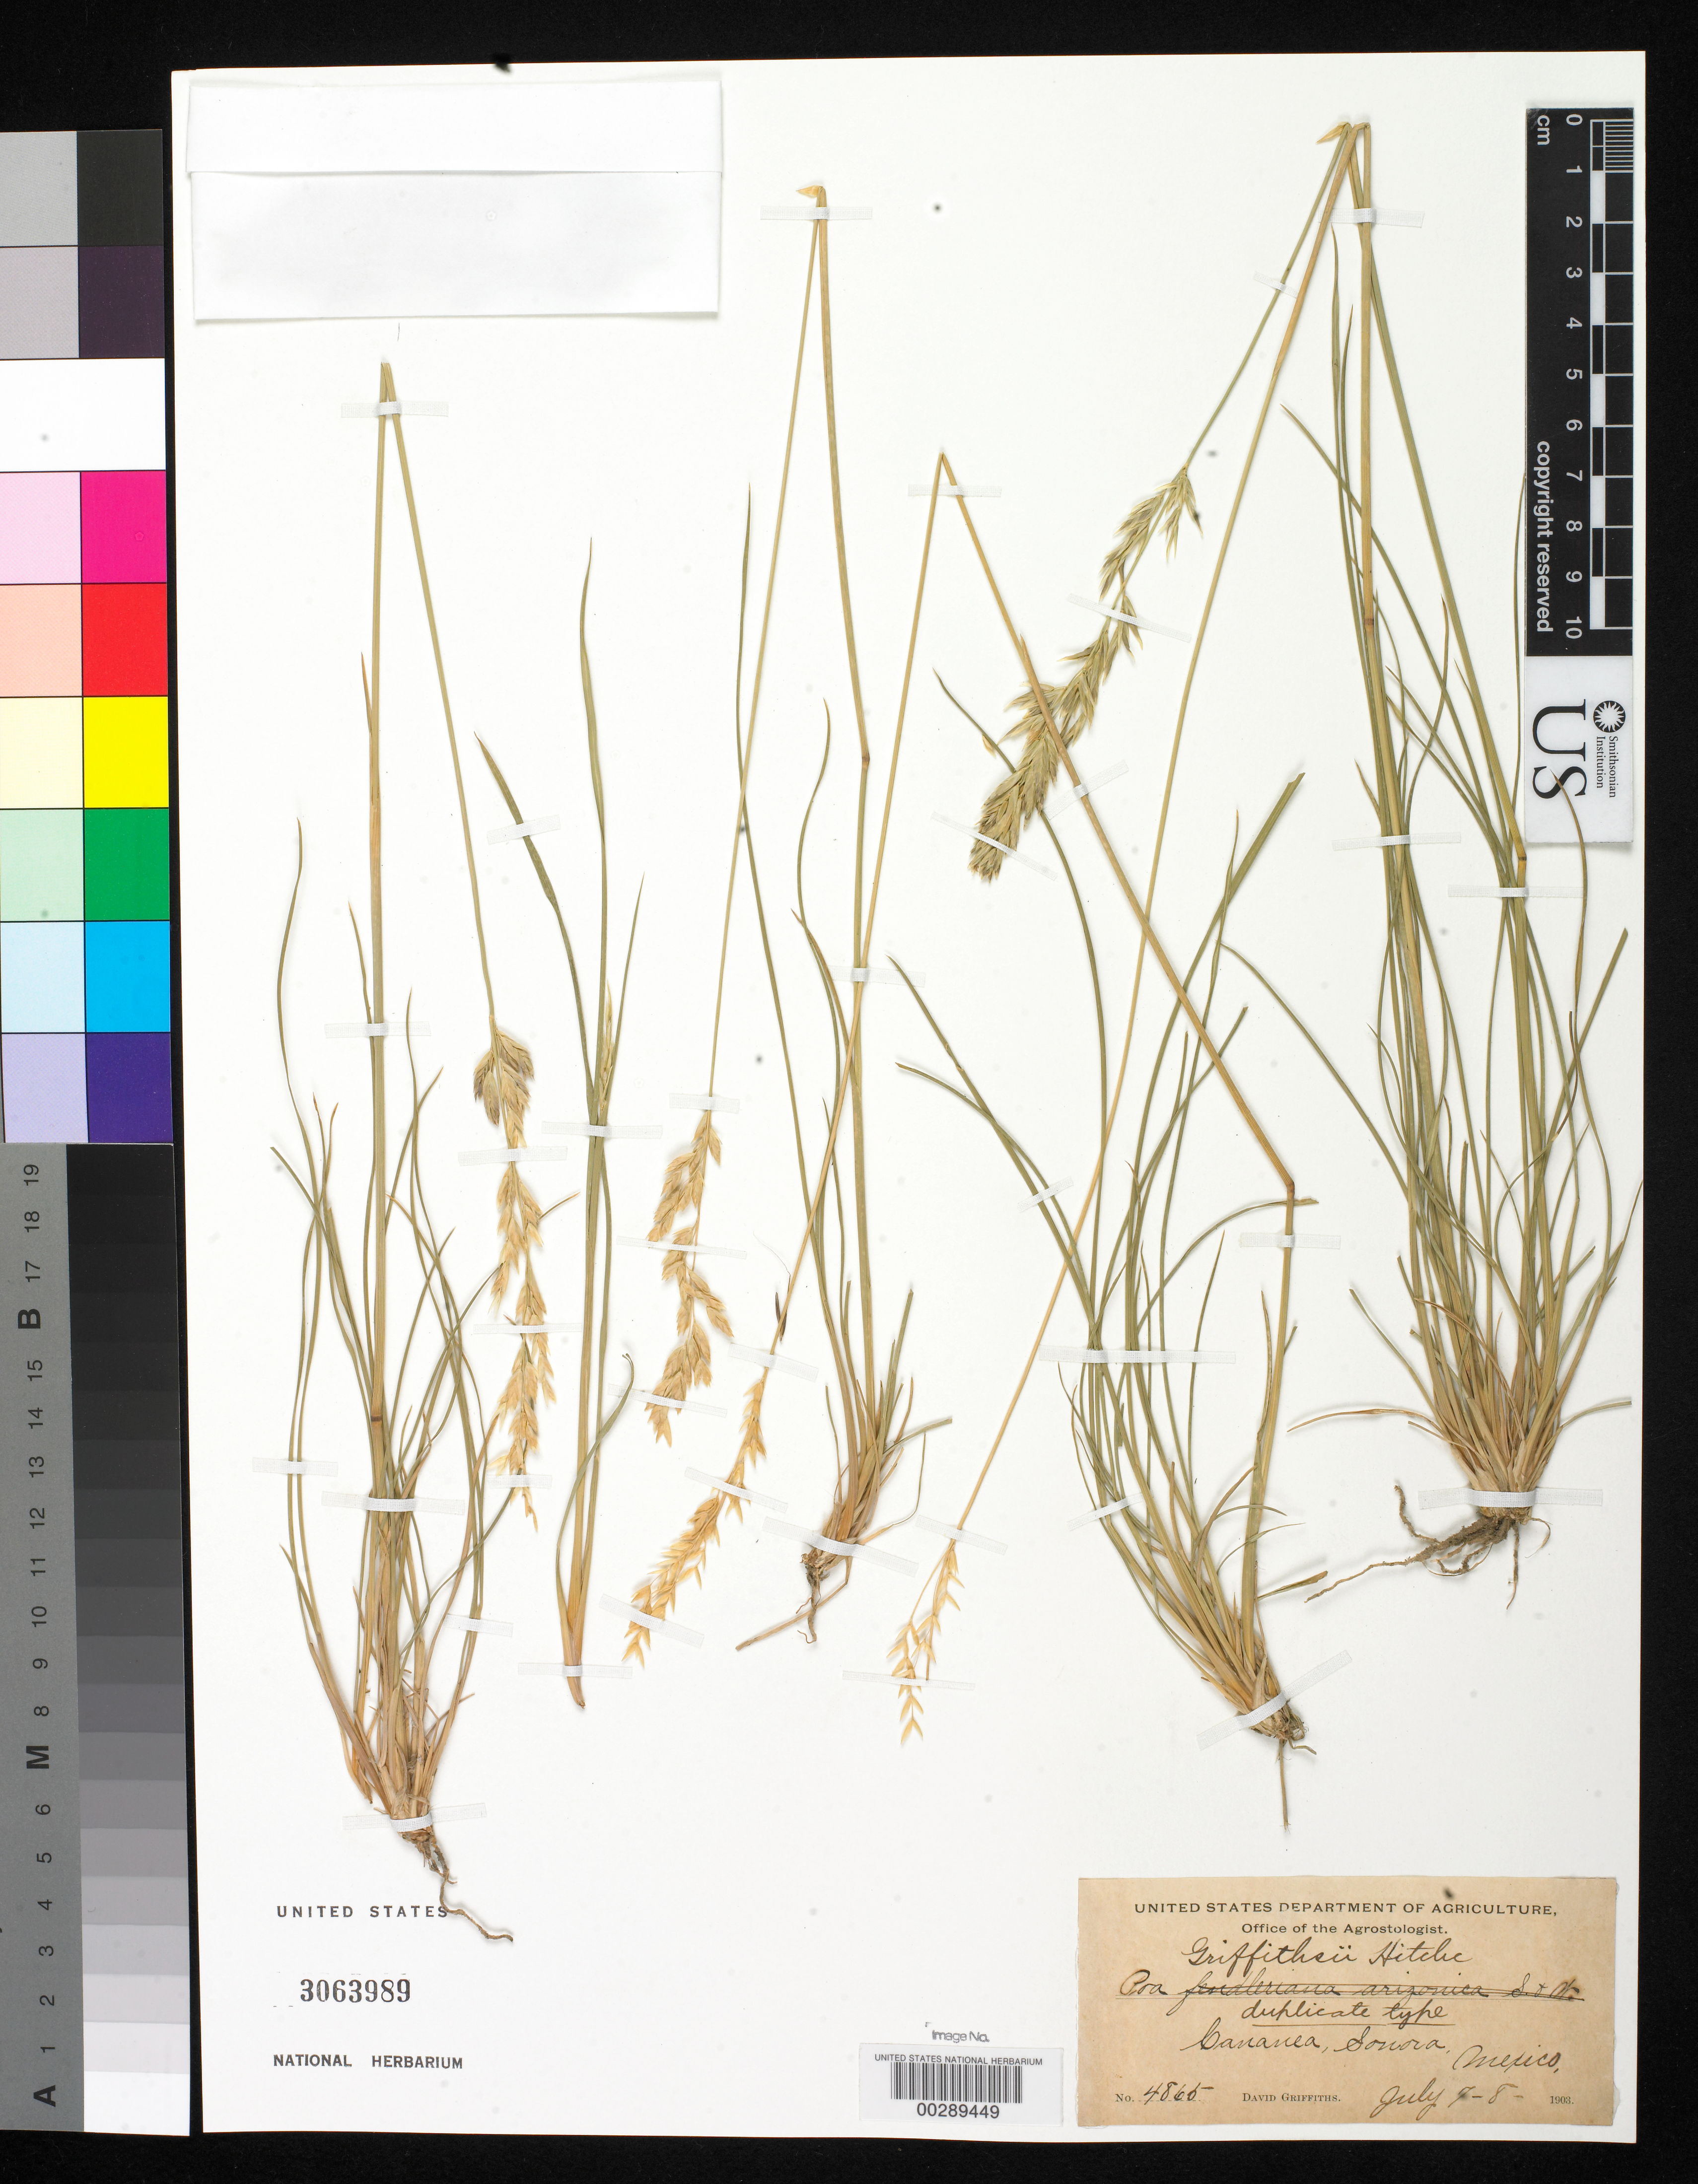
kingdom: Plantae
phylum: Tracheophyta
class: Liliopsida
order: Poales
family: Poaceae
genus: Poa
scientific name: Poa griffithsii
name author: Hitchc.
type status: Isotype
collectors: D. Griffiths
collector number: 4865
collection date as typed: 07 Jul 1903 to 08 Jul 1908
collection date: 1903-07-07/1908-07-08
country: Mexico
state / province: Sonora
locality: Cananea.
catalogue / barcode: US 3063989